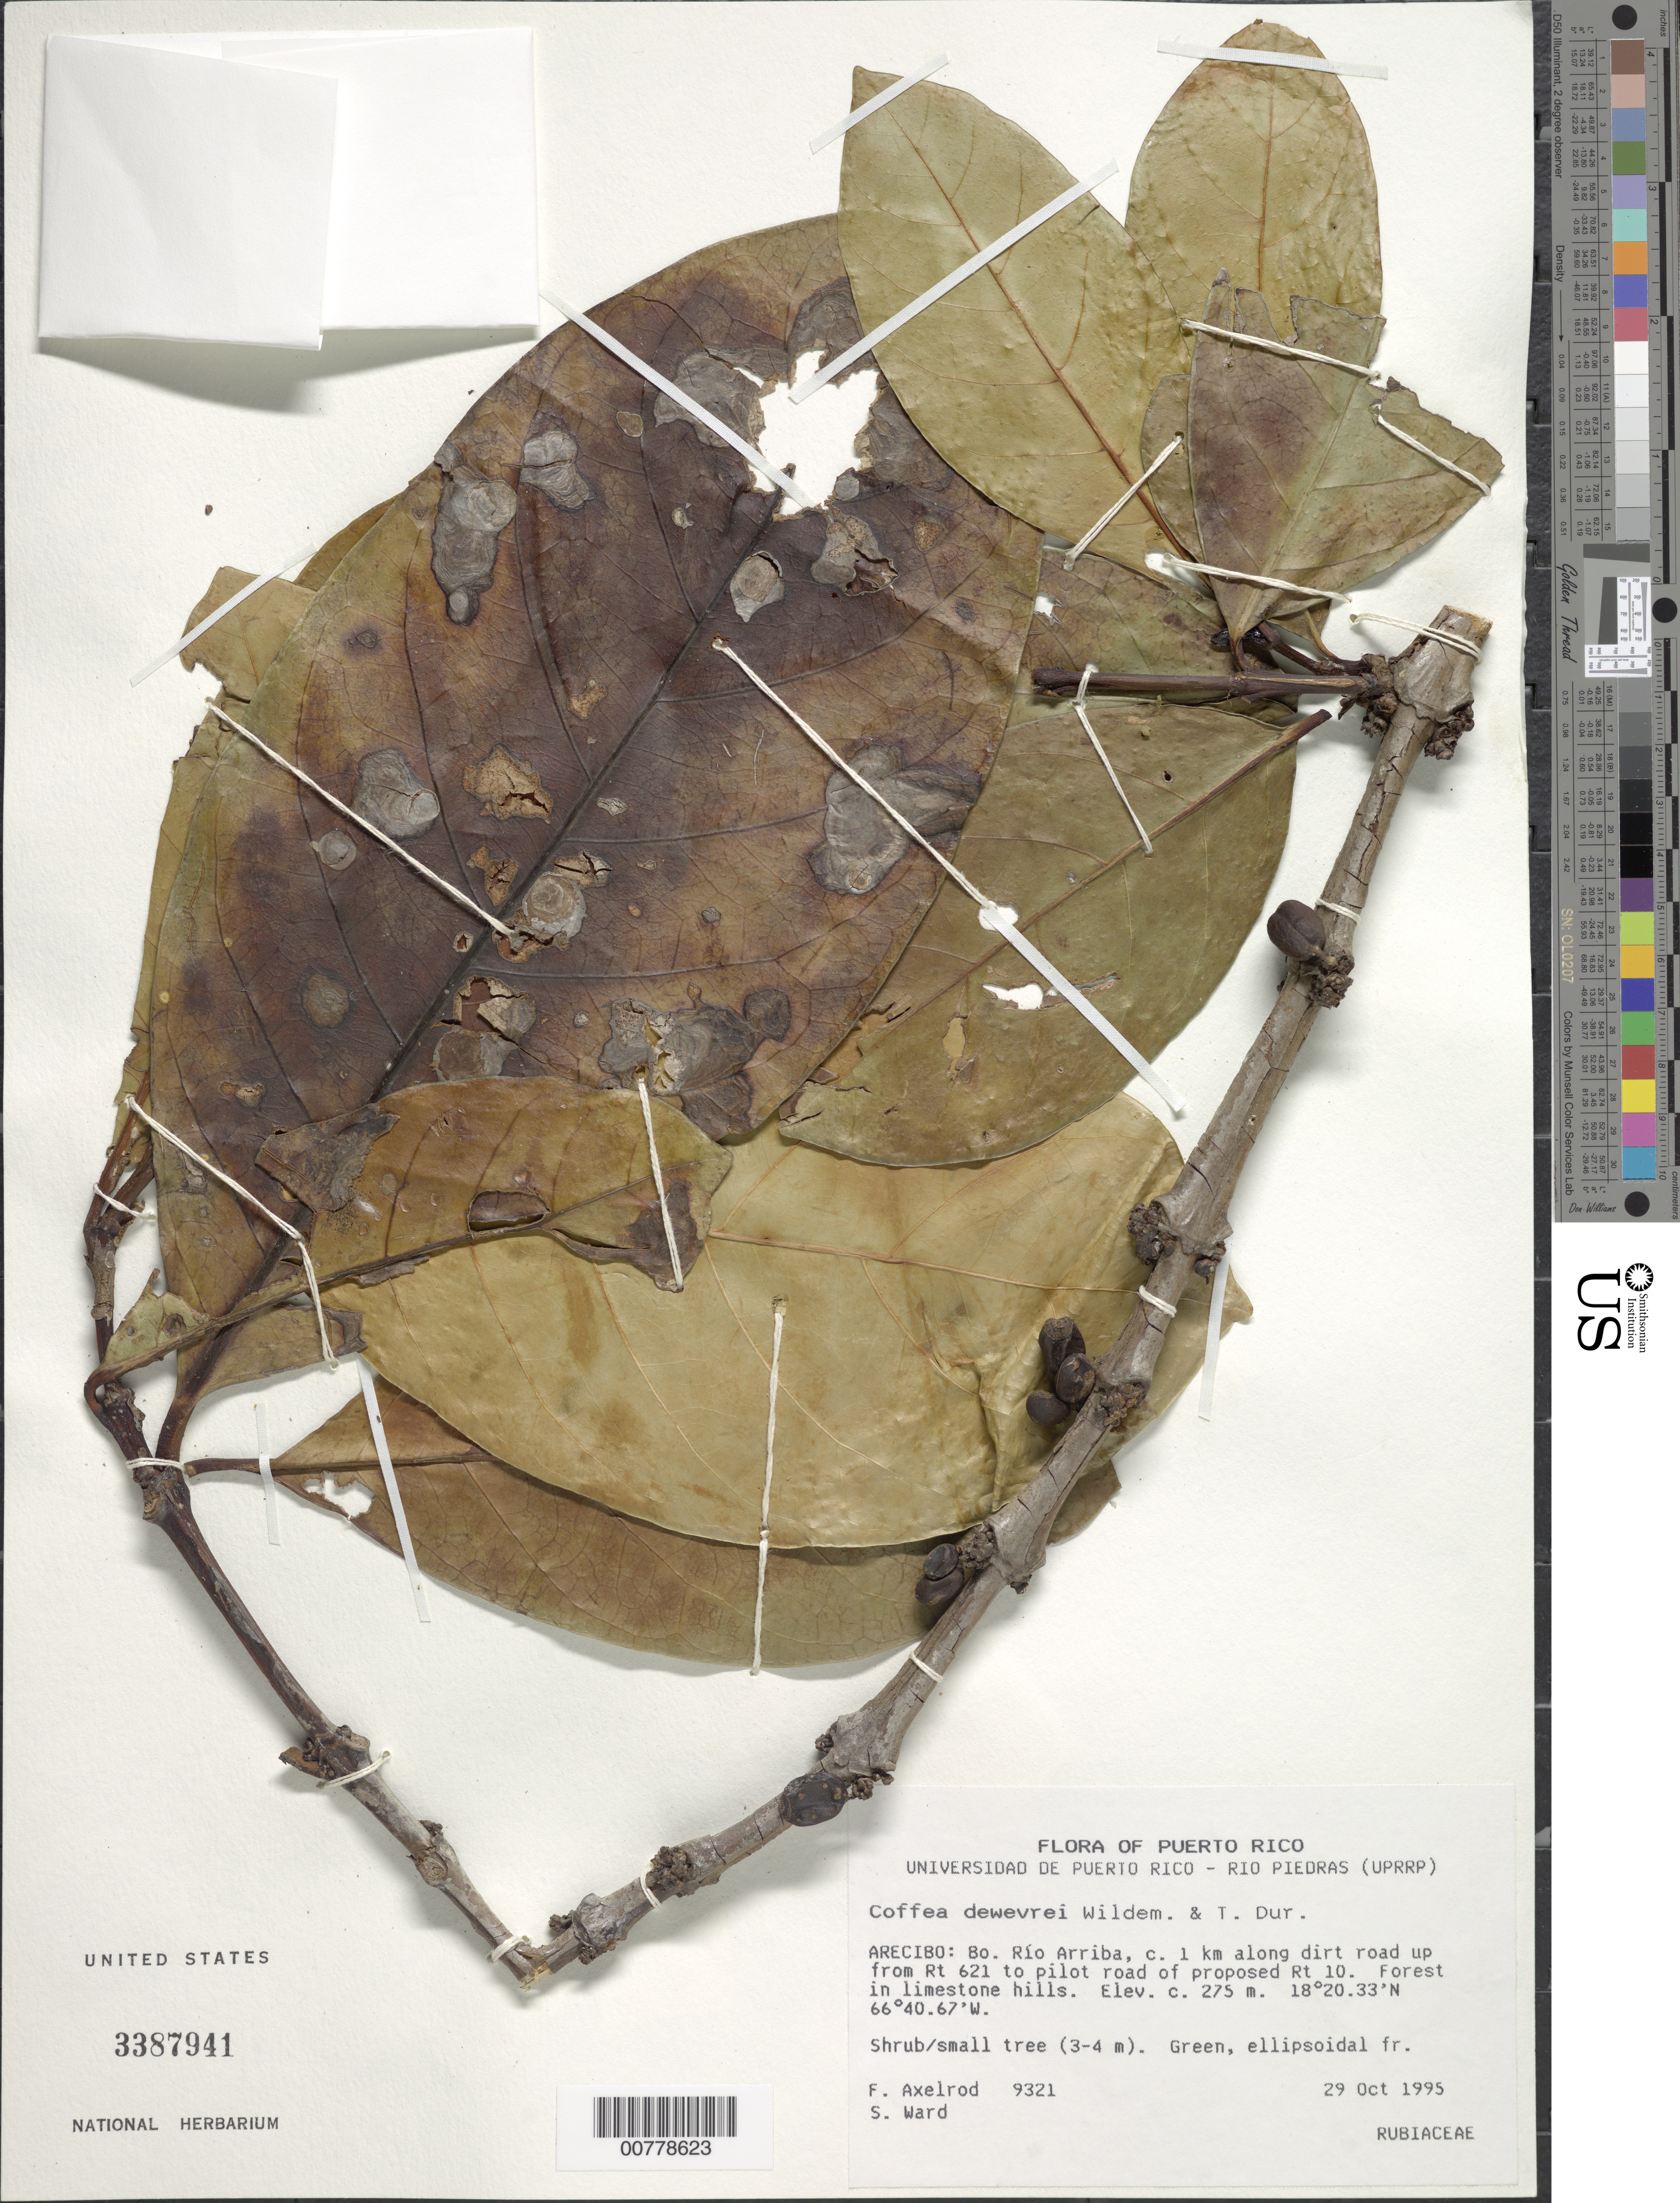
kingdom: Plantae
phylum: Tracheophyta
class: Magnoliopsida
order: Gentianales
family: Rubiaceae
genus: Coffea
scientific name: Coffea liberica var. dewevrei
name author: (De Wild. & Durand) Lebrun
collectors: F. S. Axelrod & S. Ward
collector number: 9321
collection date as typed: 29 Oct 1995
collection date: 1995-10-29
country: Puerto Rico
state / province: Arecibo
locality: Bo. Río Arriba, ca. 1 km along dirt road up from Rt. 621 to pilot road of proposed Rt. 10.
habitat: Forest in limestone hills.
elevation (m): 275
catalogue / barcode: US 3387941